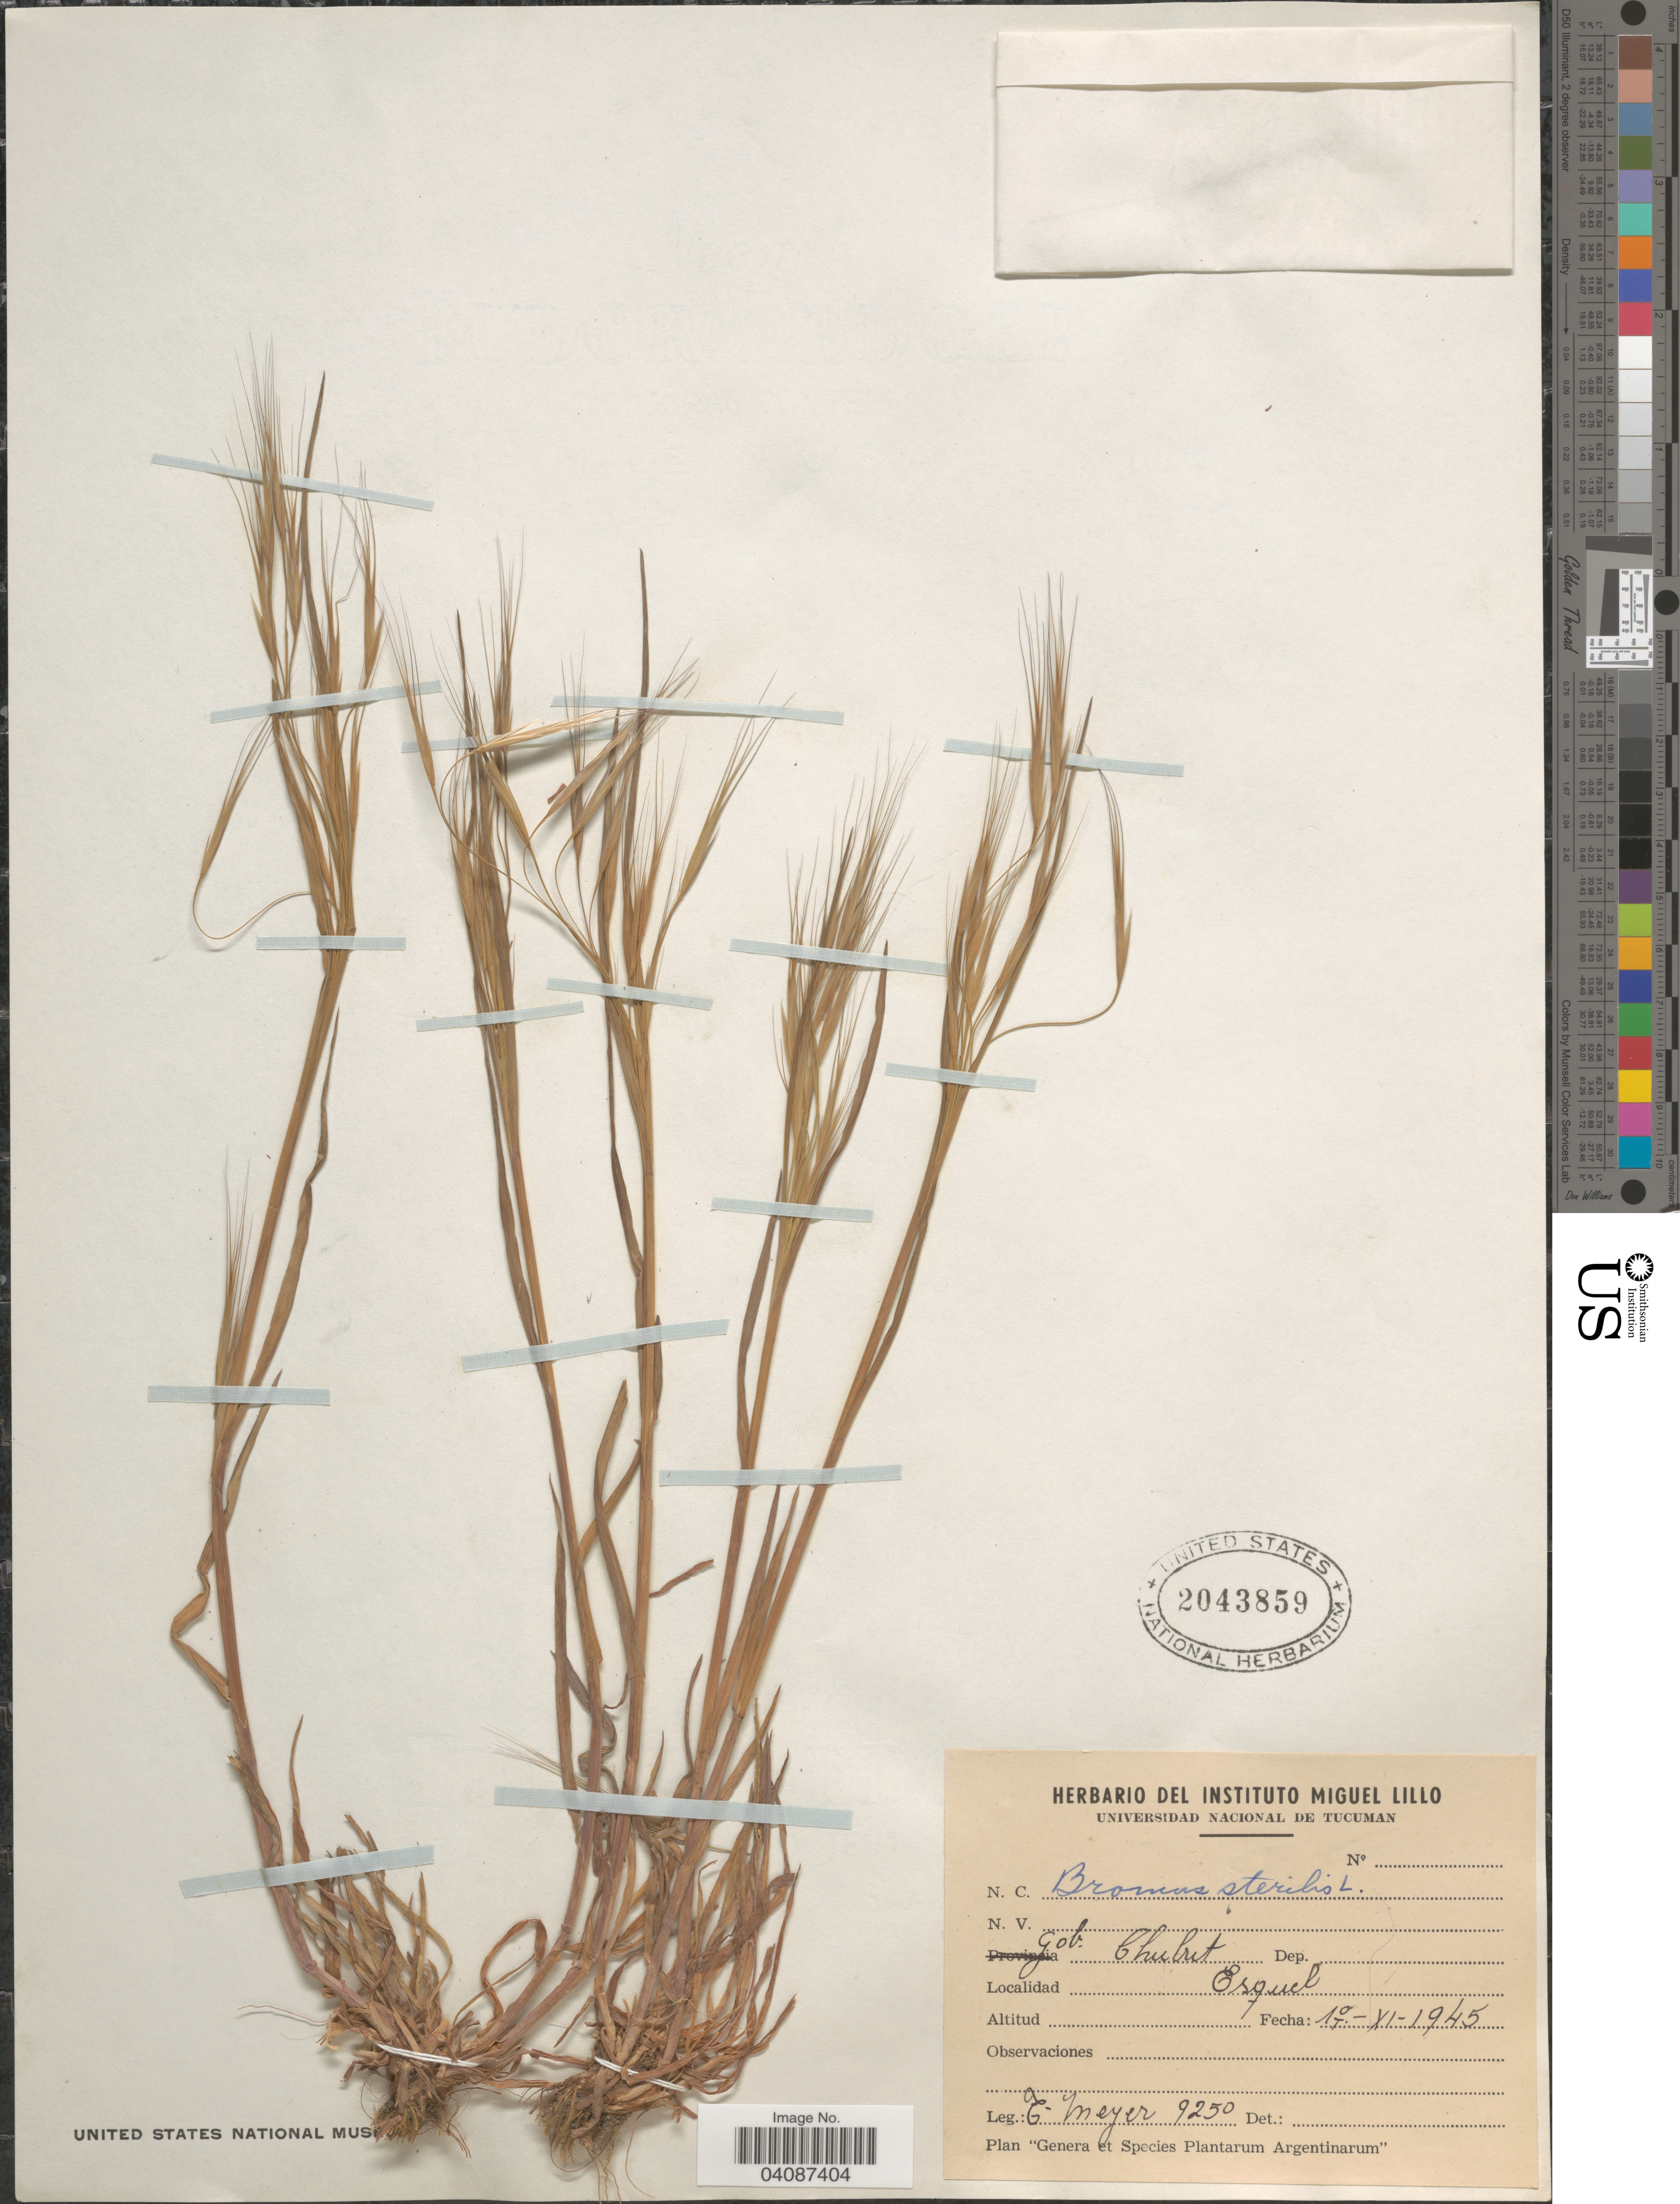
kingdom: Plantae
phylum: Tracheophyta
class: Liliopsida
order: Poales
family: Poaceae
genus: Bromus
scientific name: Bromus sterilis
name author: L.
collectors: T. Meyer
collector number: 9250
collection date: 1945-11-01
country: Argentina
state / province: Chubut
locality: Gob. Chubut. Esquel.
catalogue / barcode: US 2043859